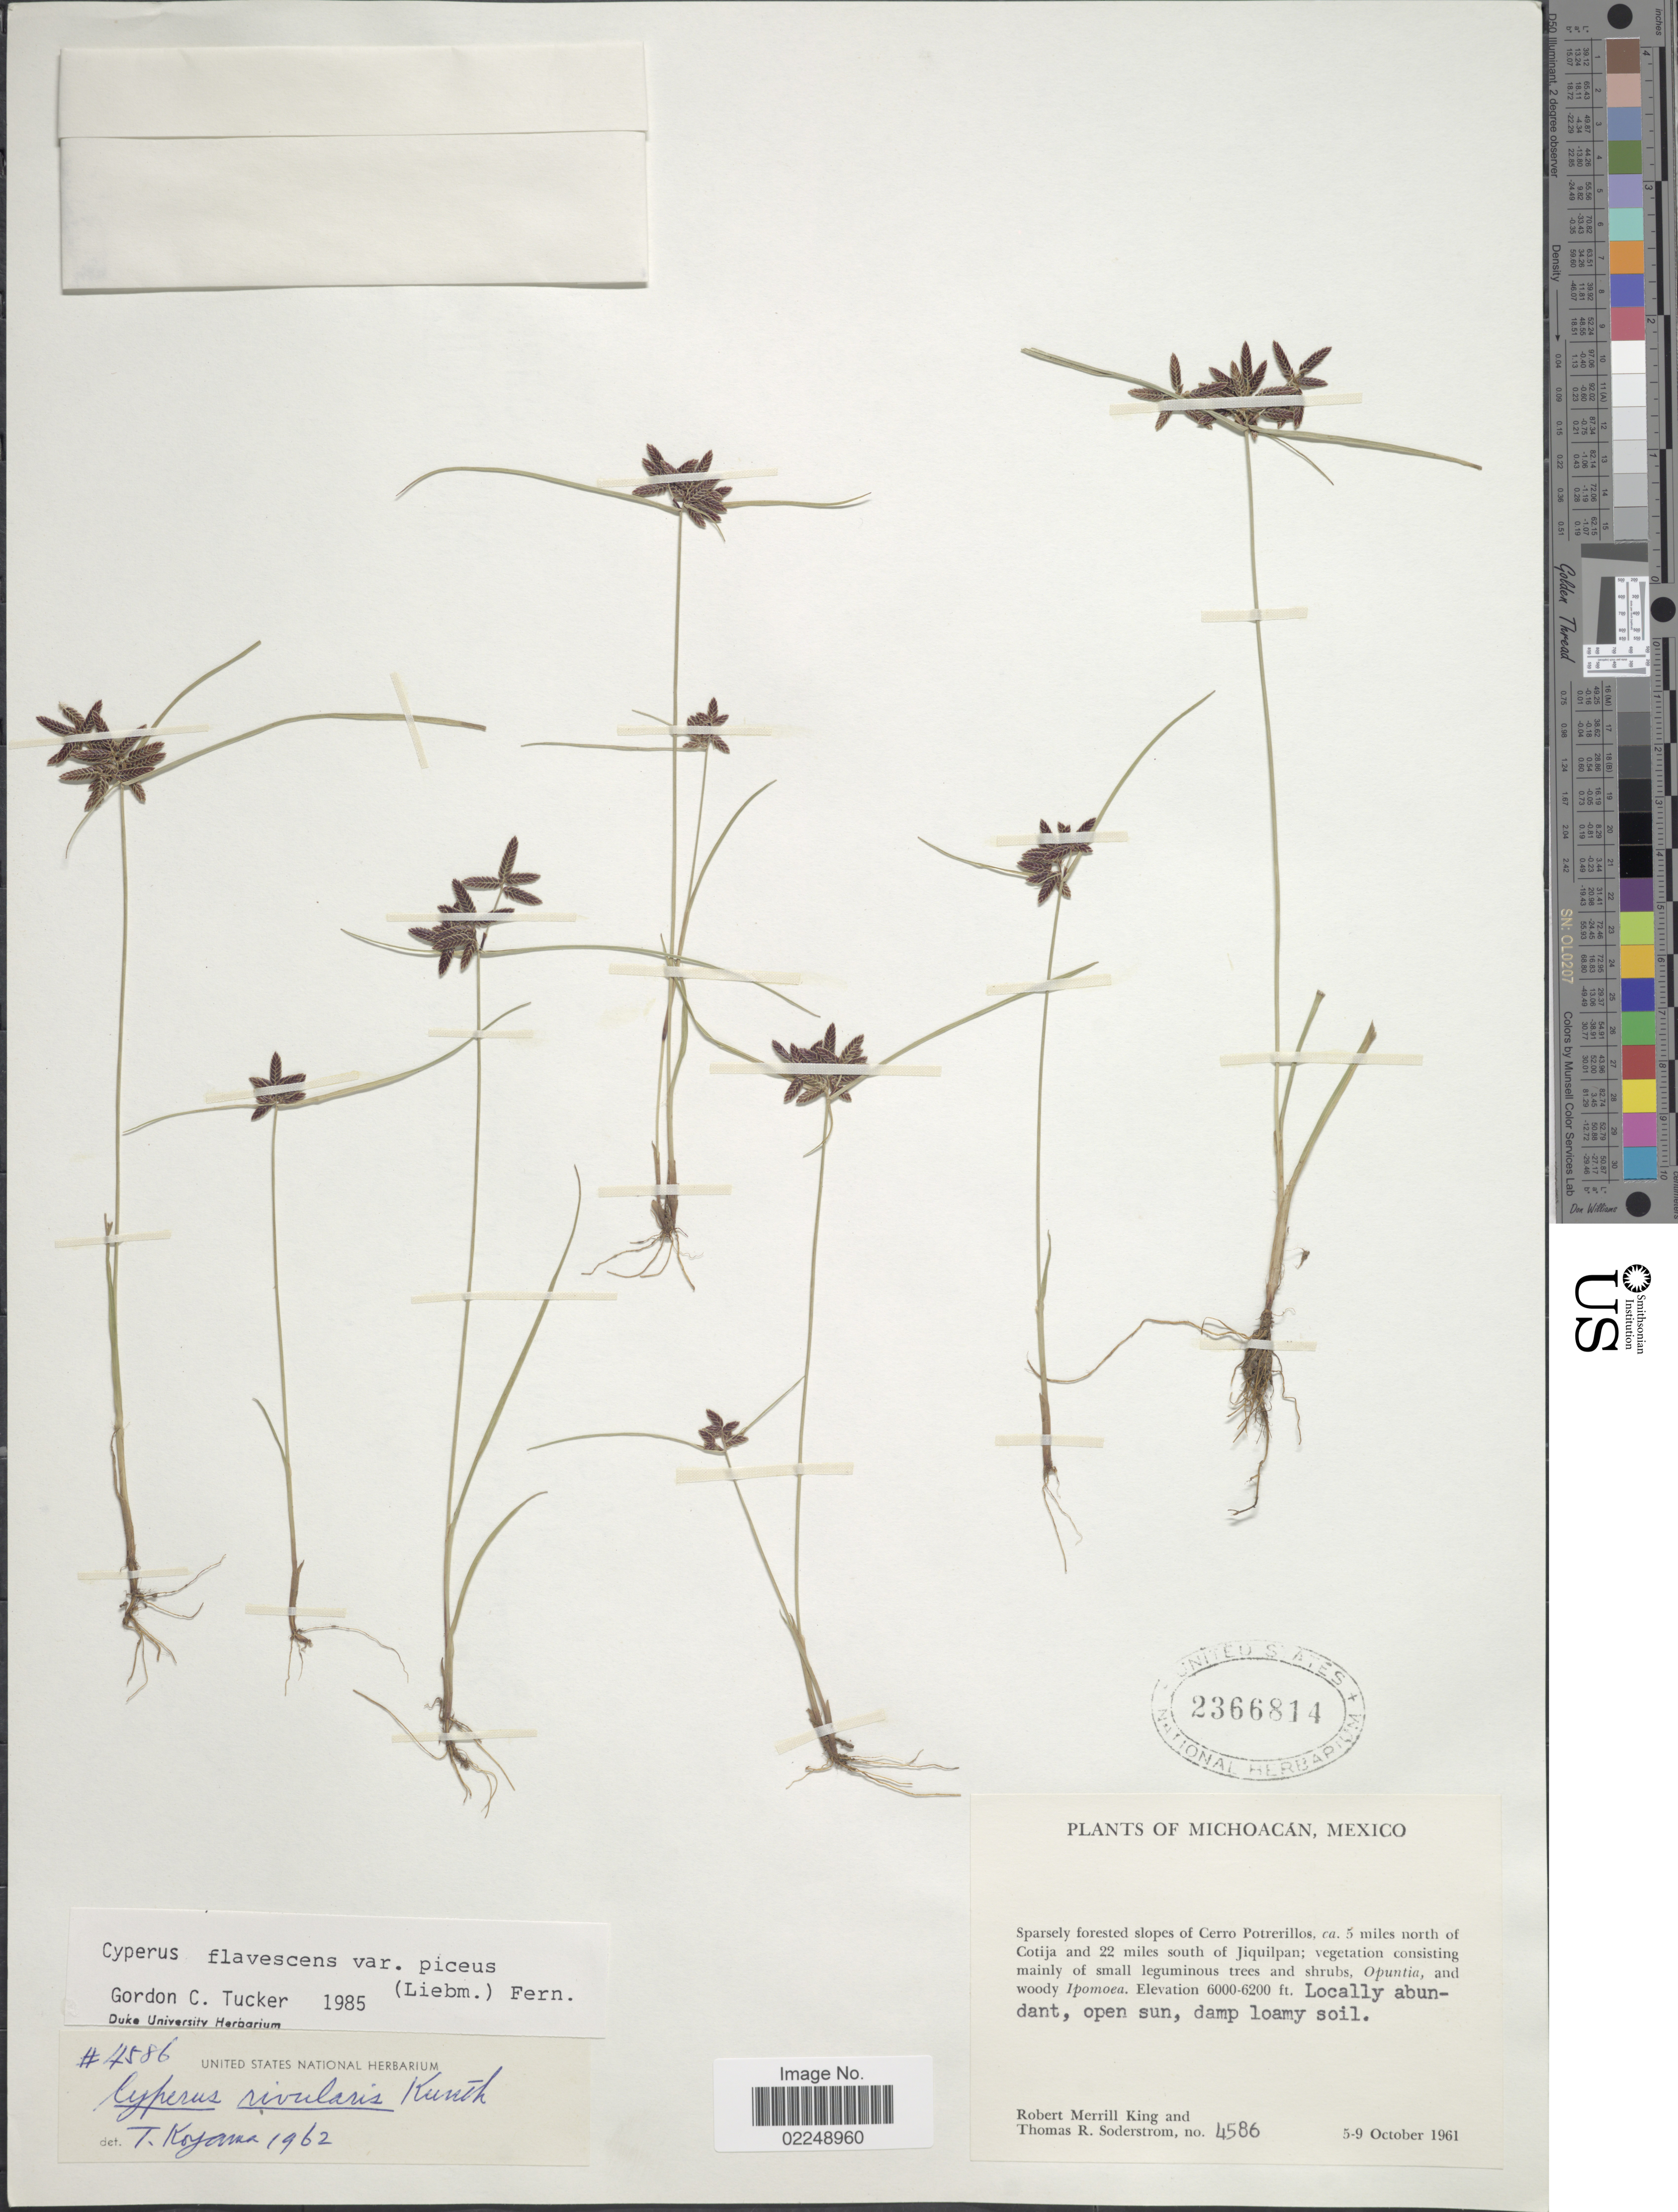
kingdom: Plantae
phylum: Tracheophyta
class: Liliopsida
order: Poales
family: Cyperaceae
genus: Cyperus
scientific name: Cyperus flavescens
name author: L.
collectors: R. M. King & T. R. Soderstrom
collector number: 4586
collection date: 1961-10-05/1961-10-09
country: Mexico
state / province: Michoacán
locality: Sparsely forested slopes of Cerro Potrerillos, ca. 5 miles north of Cotija and 22 miles south of Jiquilpan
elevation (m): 1829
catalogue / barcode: US 2366814